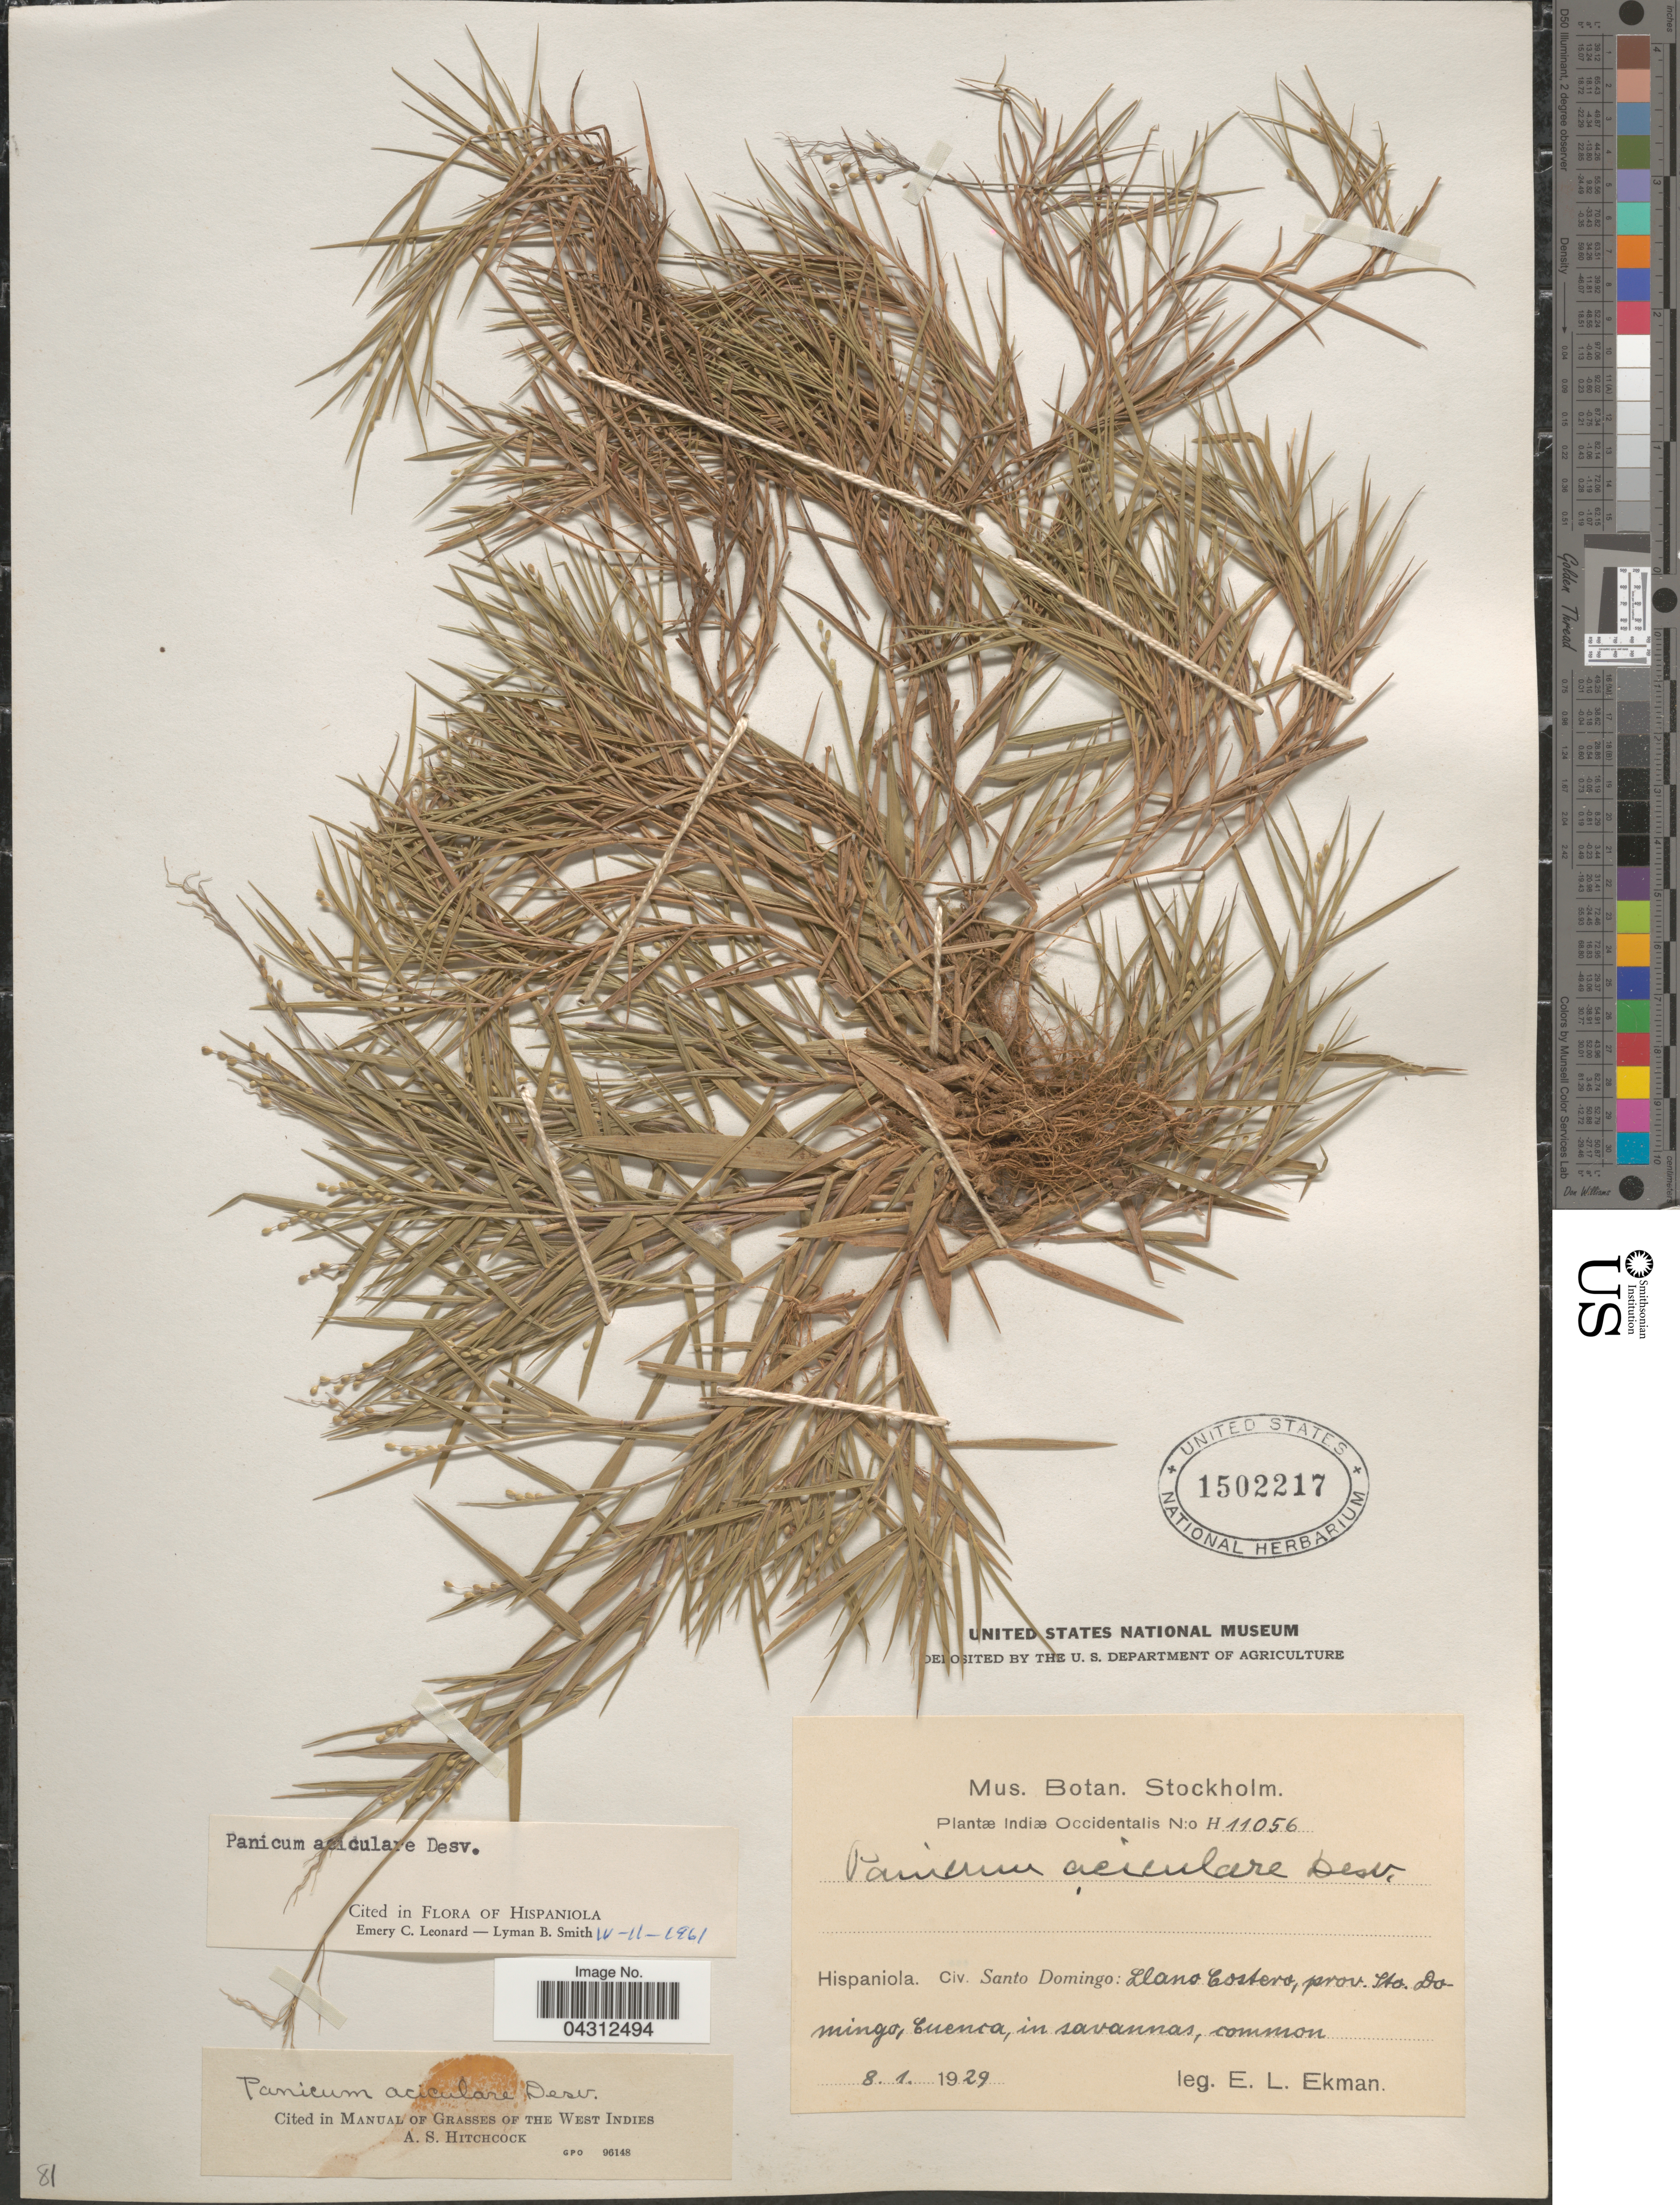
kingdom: Plantae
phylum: Tracheophyta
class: Liliopsida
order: Poales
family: Poaceae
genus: Dichanthelium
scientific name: Dichanthelium aciculare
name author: (Desv. ex Poir.) Gould & C.A. Clark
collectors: E. L. Ekman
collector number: H11056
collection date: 1929-01-08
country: Dominican Republic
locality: Indiæ Occidentalis. Hispaniola. Civ. Santo Domingo: Llano Costero, prov. Sto. Domingo, Cuenca, in savannas.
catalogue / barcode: US 1502217